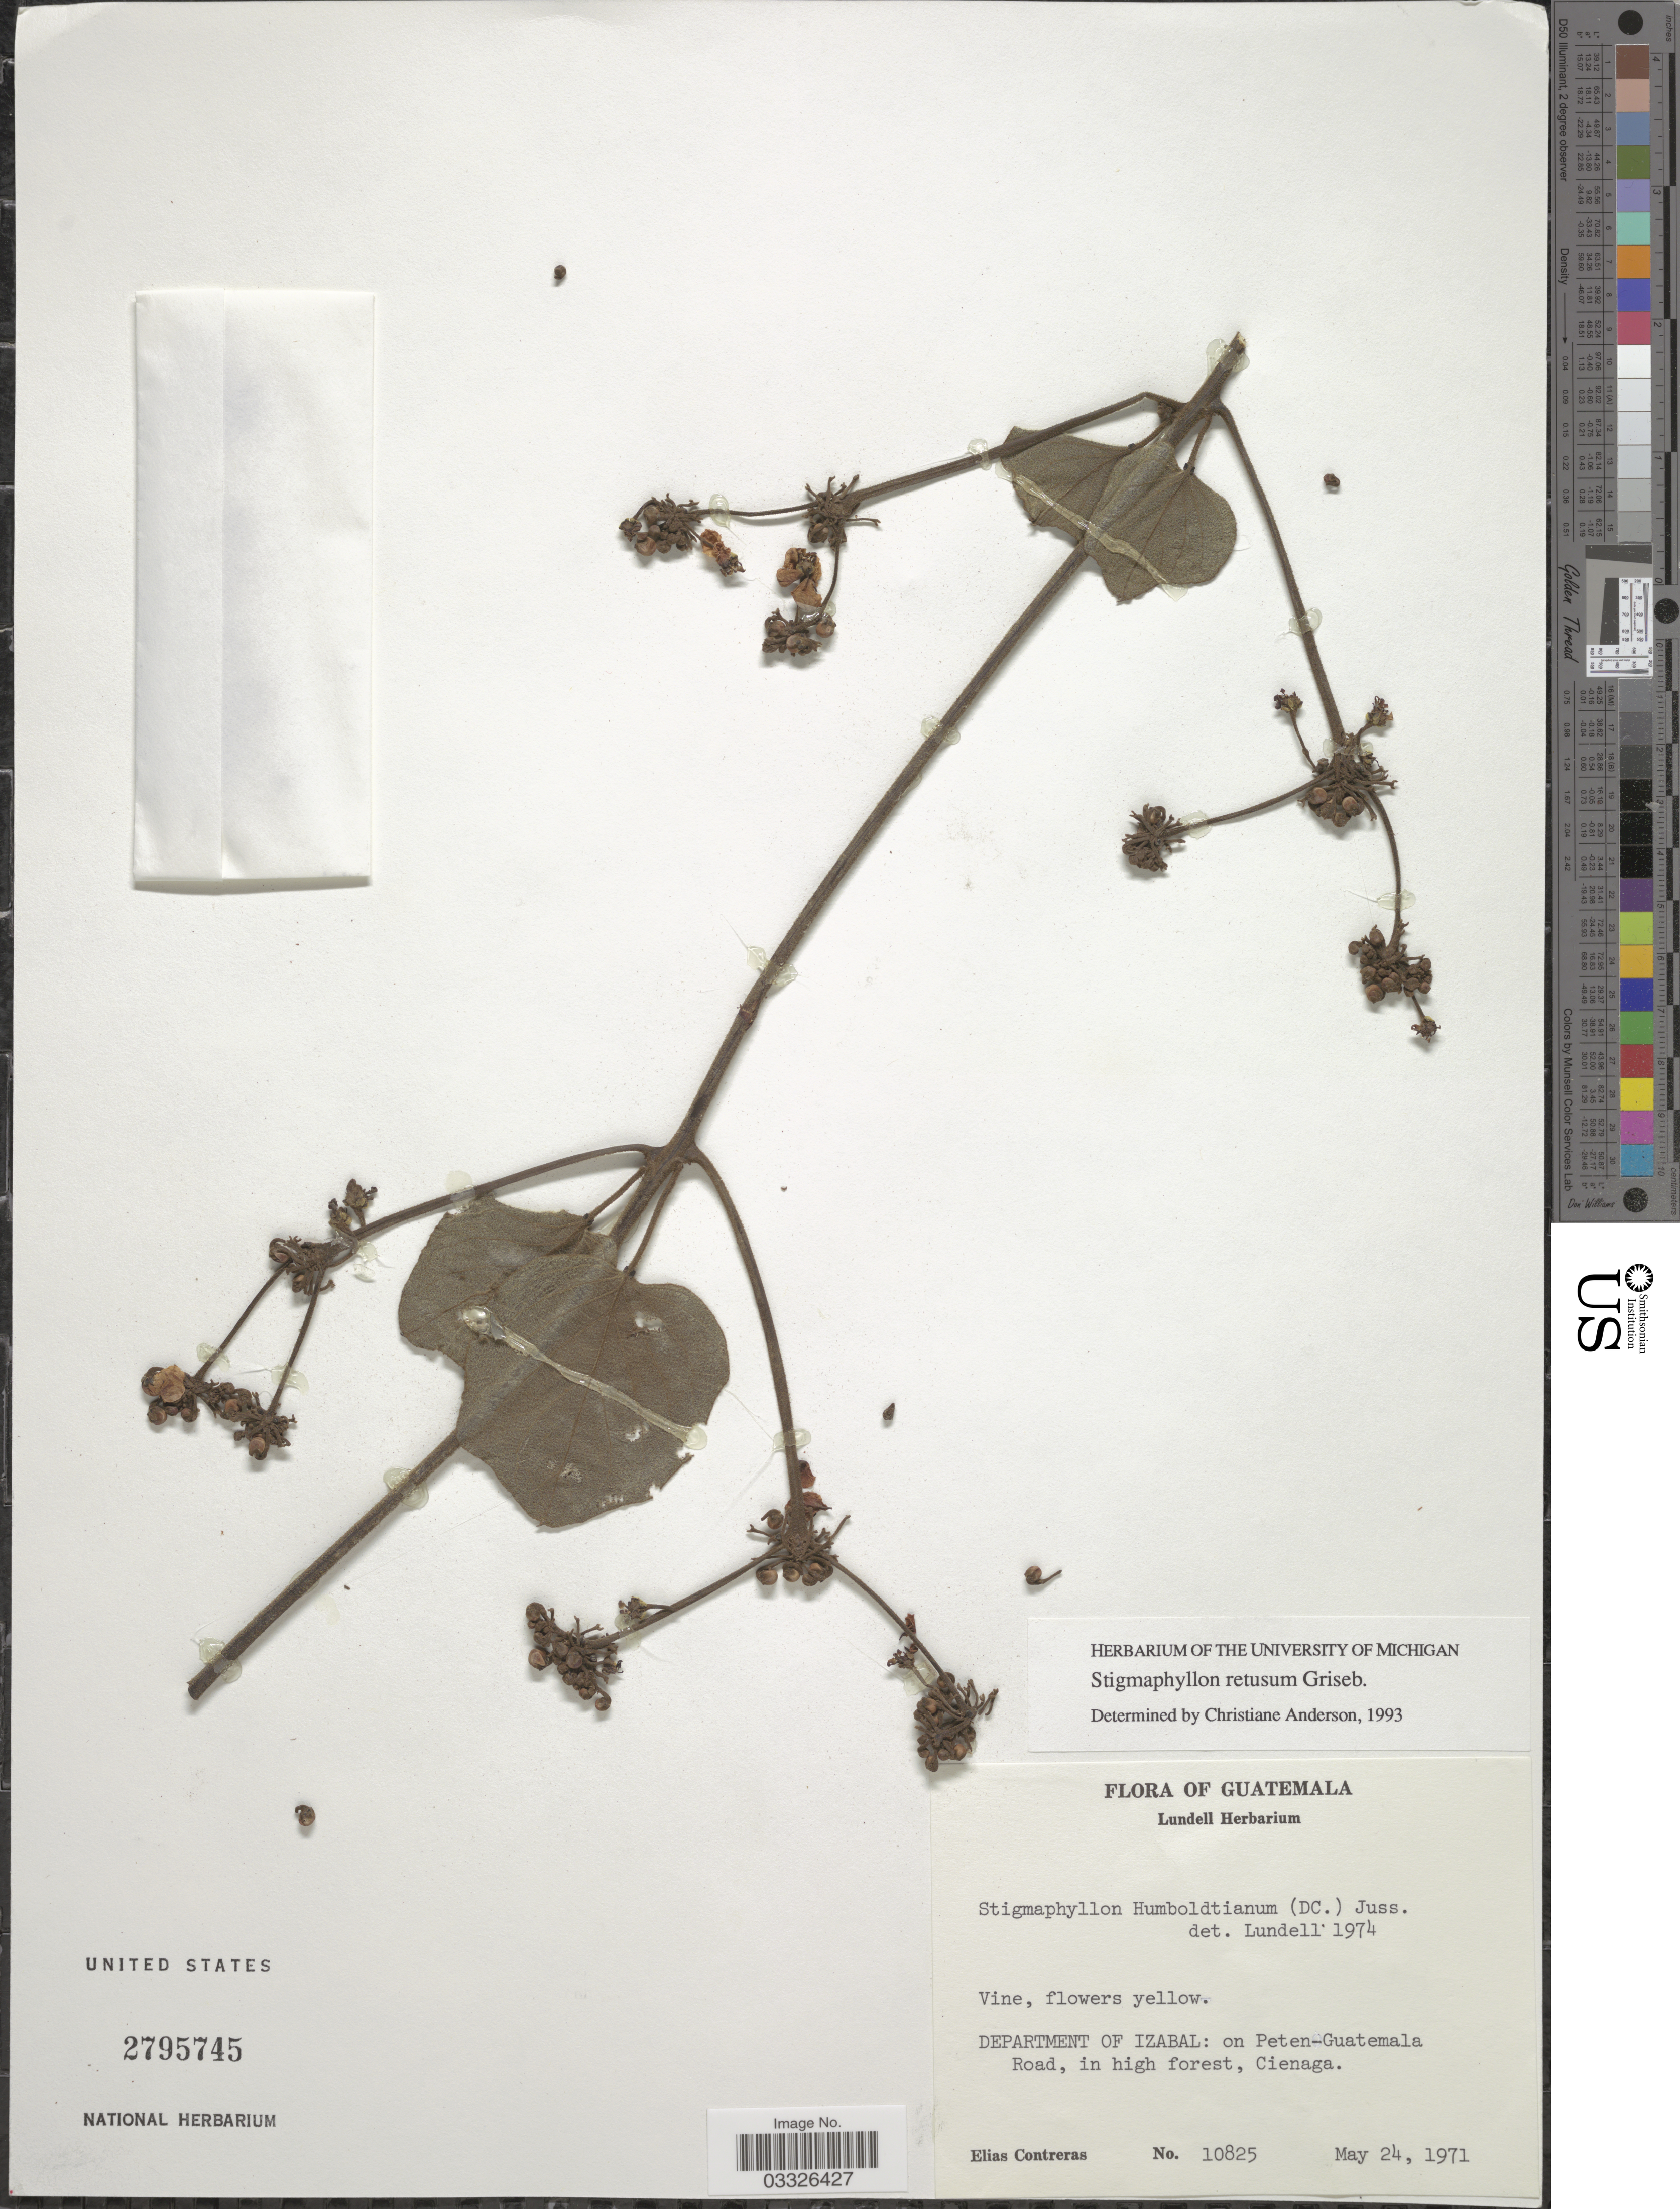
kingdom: Plantae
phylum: Tracheophyta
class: Magnoliopsida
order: Malpighiales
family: Malpighiaceae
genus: Stigmaphyllon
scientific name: Stigmaphyllon retusum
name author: Griseb.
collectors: E. Contreras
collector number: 10825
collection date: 1971-05-24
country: Guatemala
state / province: Izabal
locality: Department of Izabal: on Peten-Guatemala Road, in high forest, Cienega.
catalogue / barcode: US 2795745